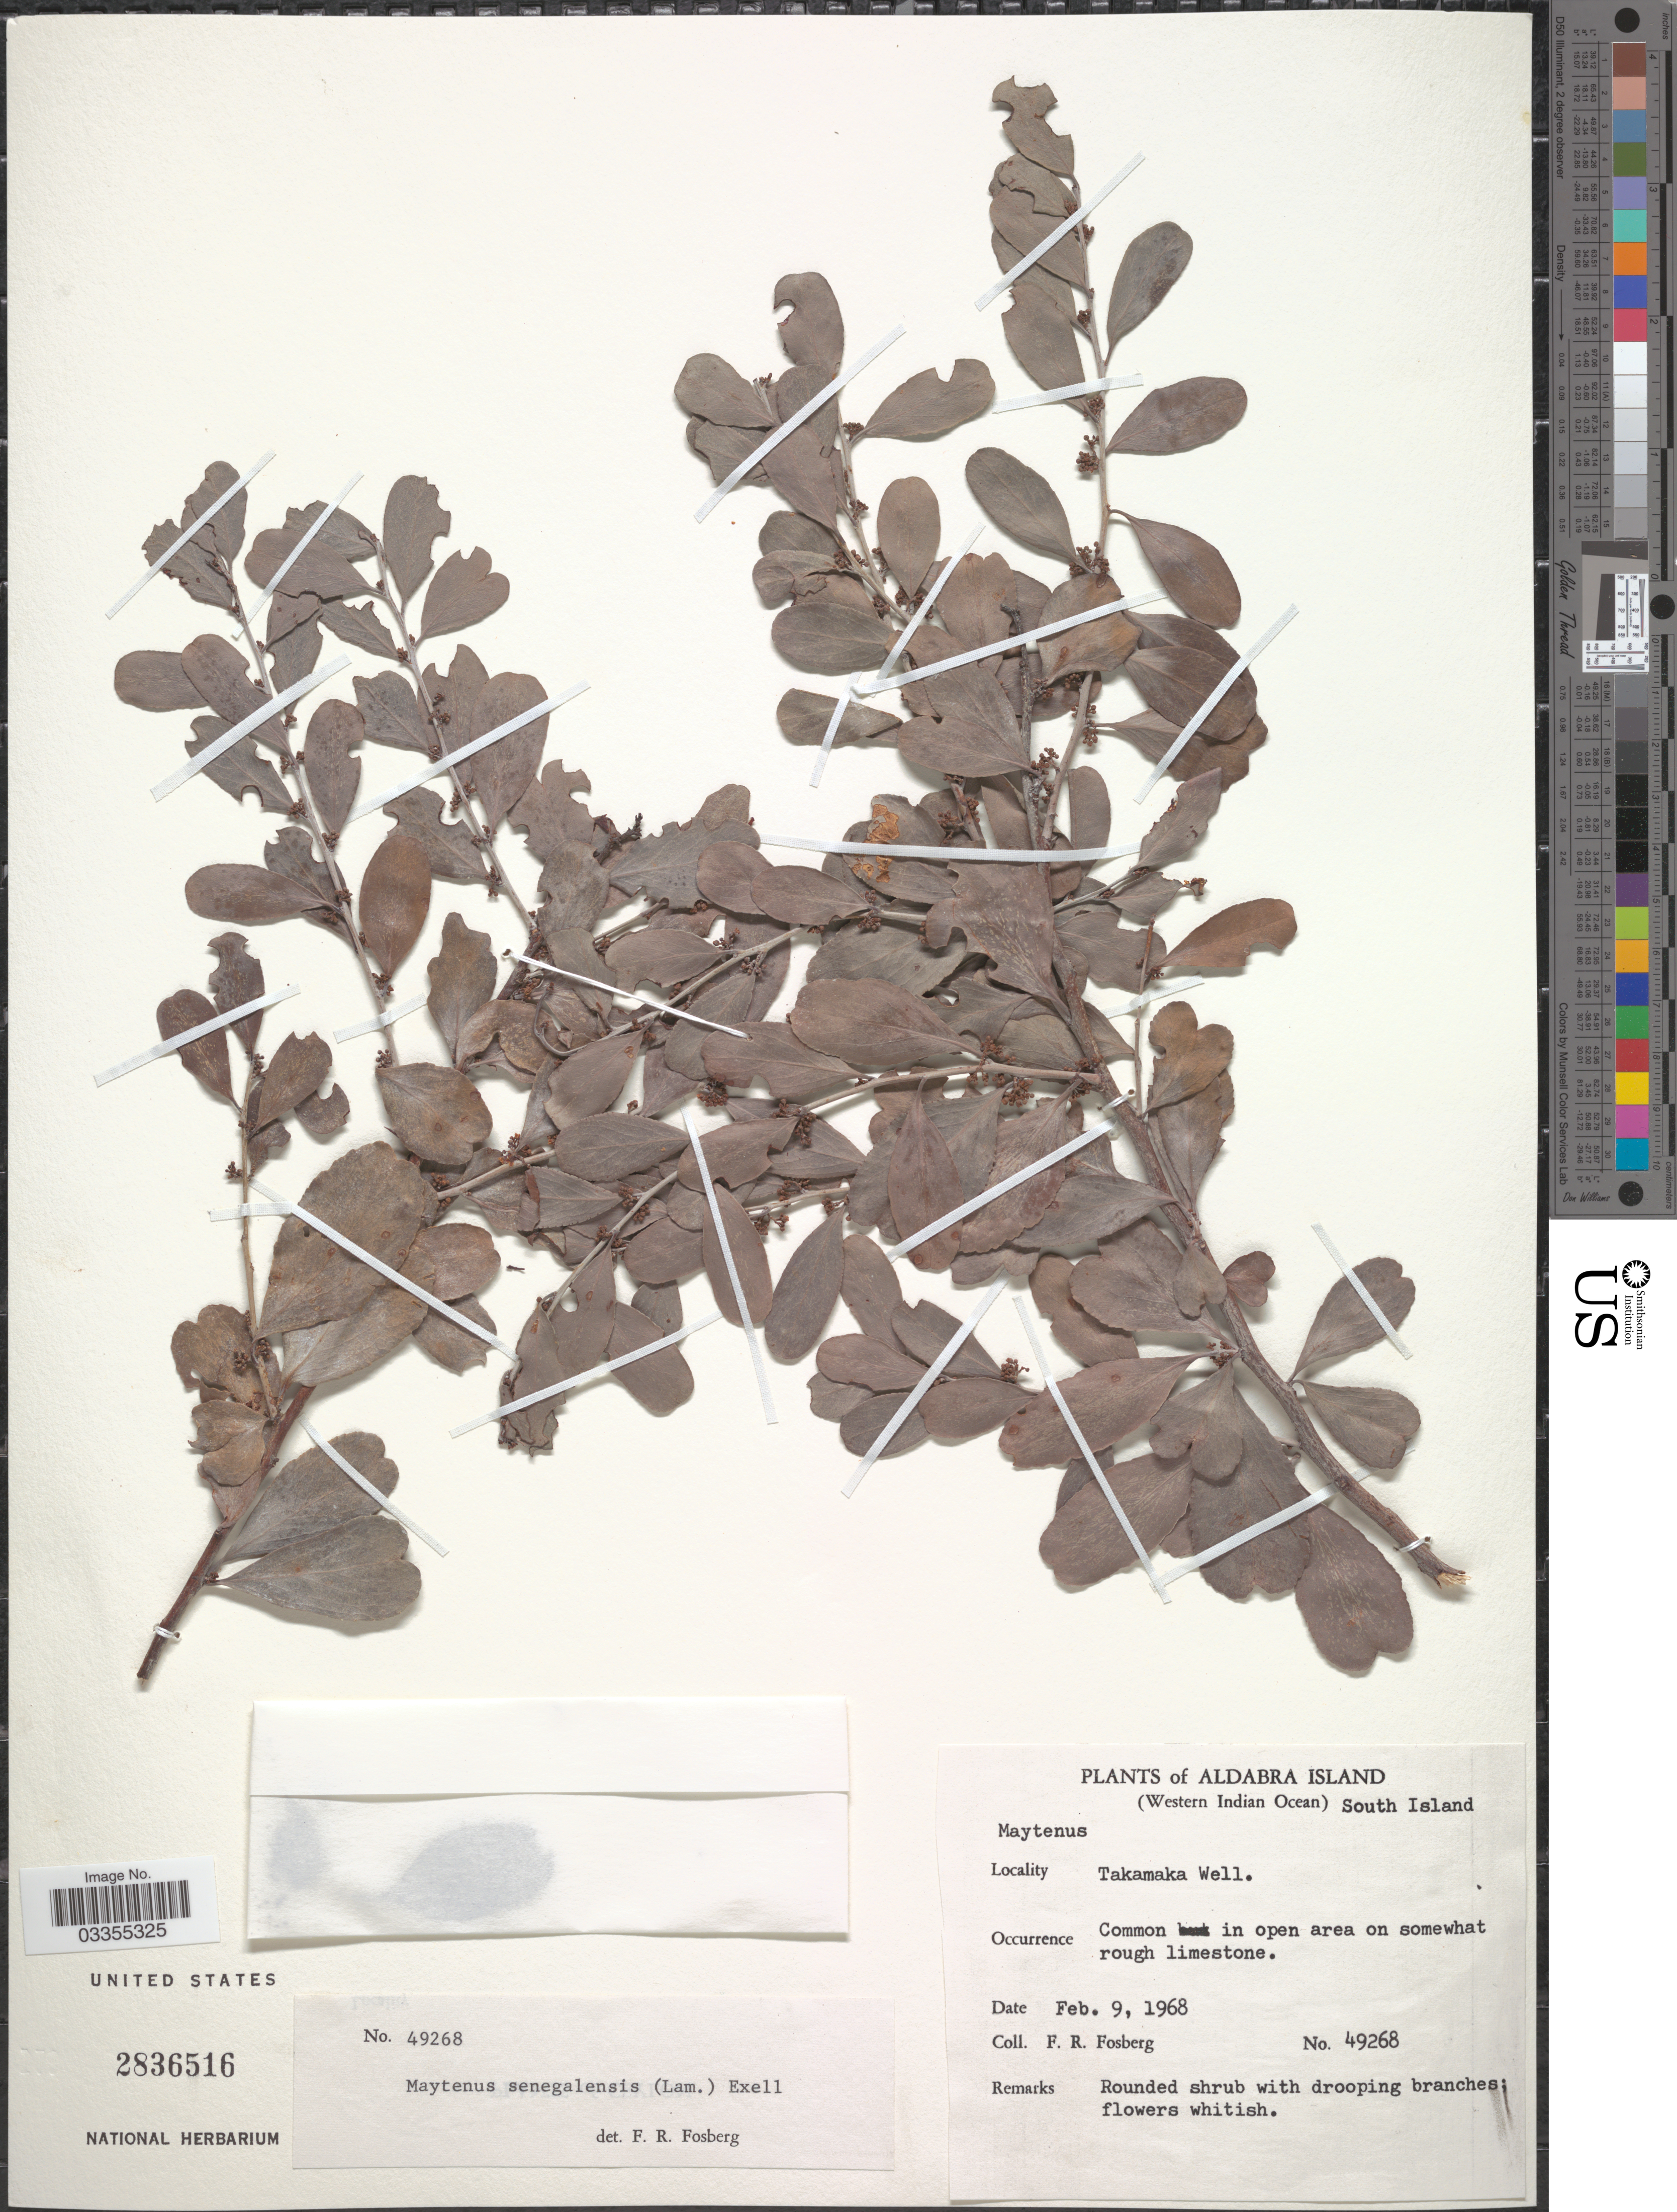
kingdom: Plantae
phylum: Tracheophyta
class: Magnoliopsida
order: Celastrales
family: Celastraceae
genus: Gymnosporia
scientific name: Gymnosporia grossulariae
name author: (Tul.) Loes.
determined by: Strong, Mark T., (BOT), Smithsonian Institution - National Museum of Natural History (UNITED STATES)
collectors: F. R. Fosberg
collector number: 49268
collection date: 1968-02-09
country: Seychelles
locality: Aldabra Island (Western Indian Ocean), South Island. Takamaka Well.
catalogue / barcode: US 2836516